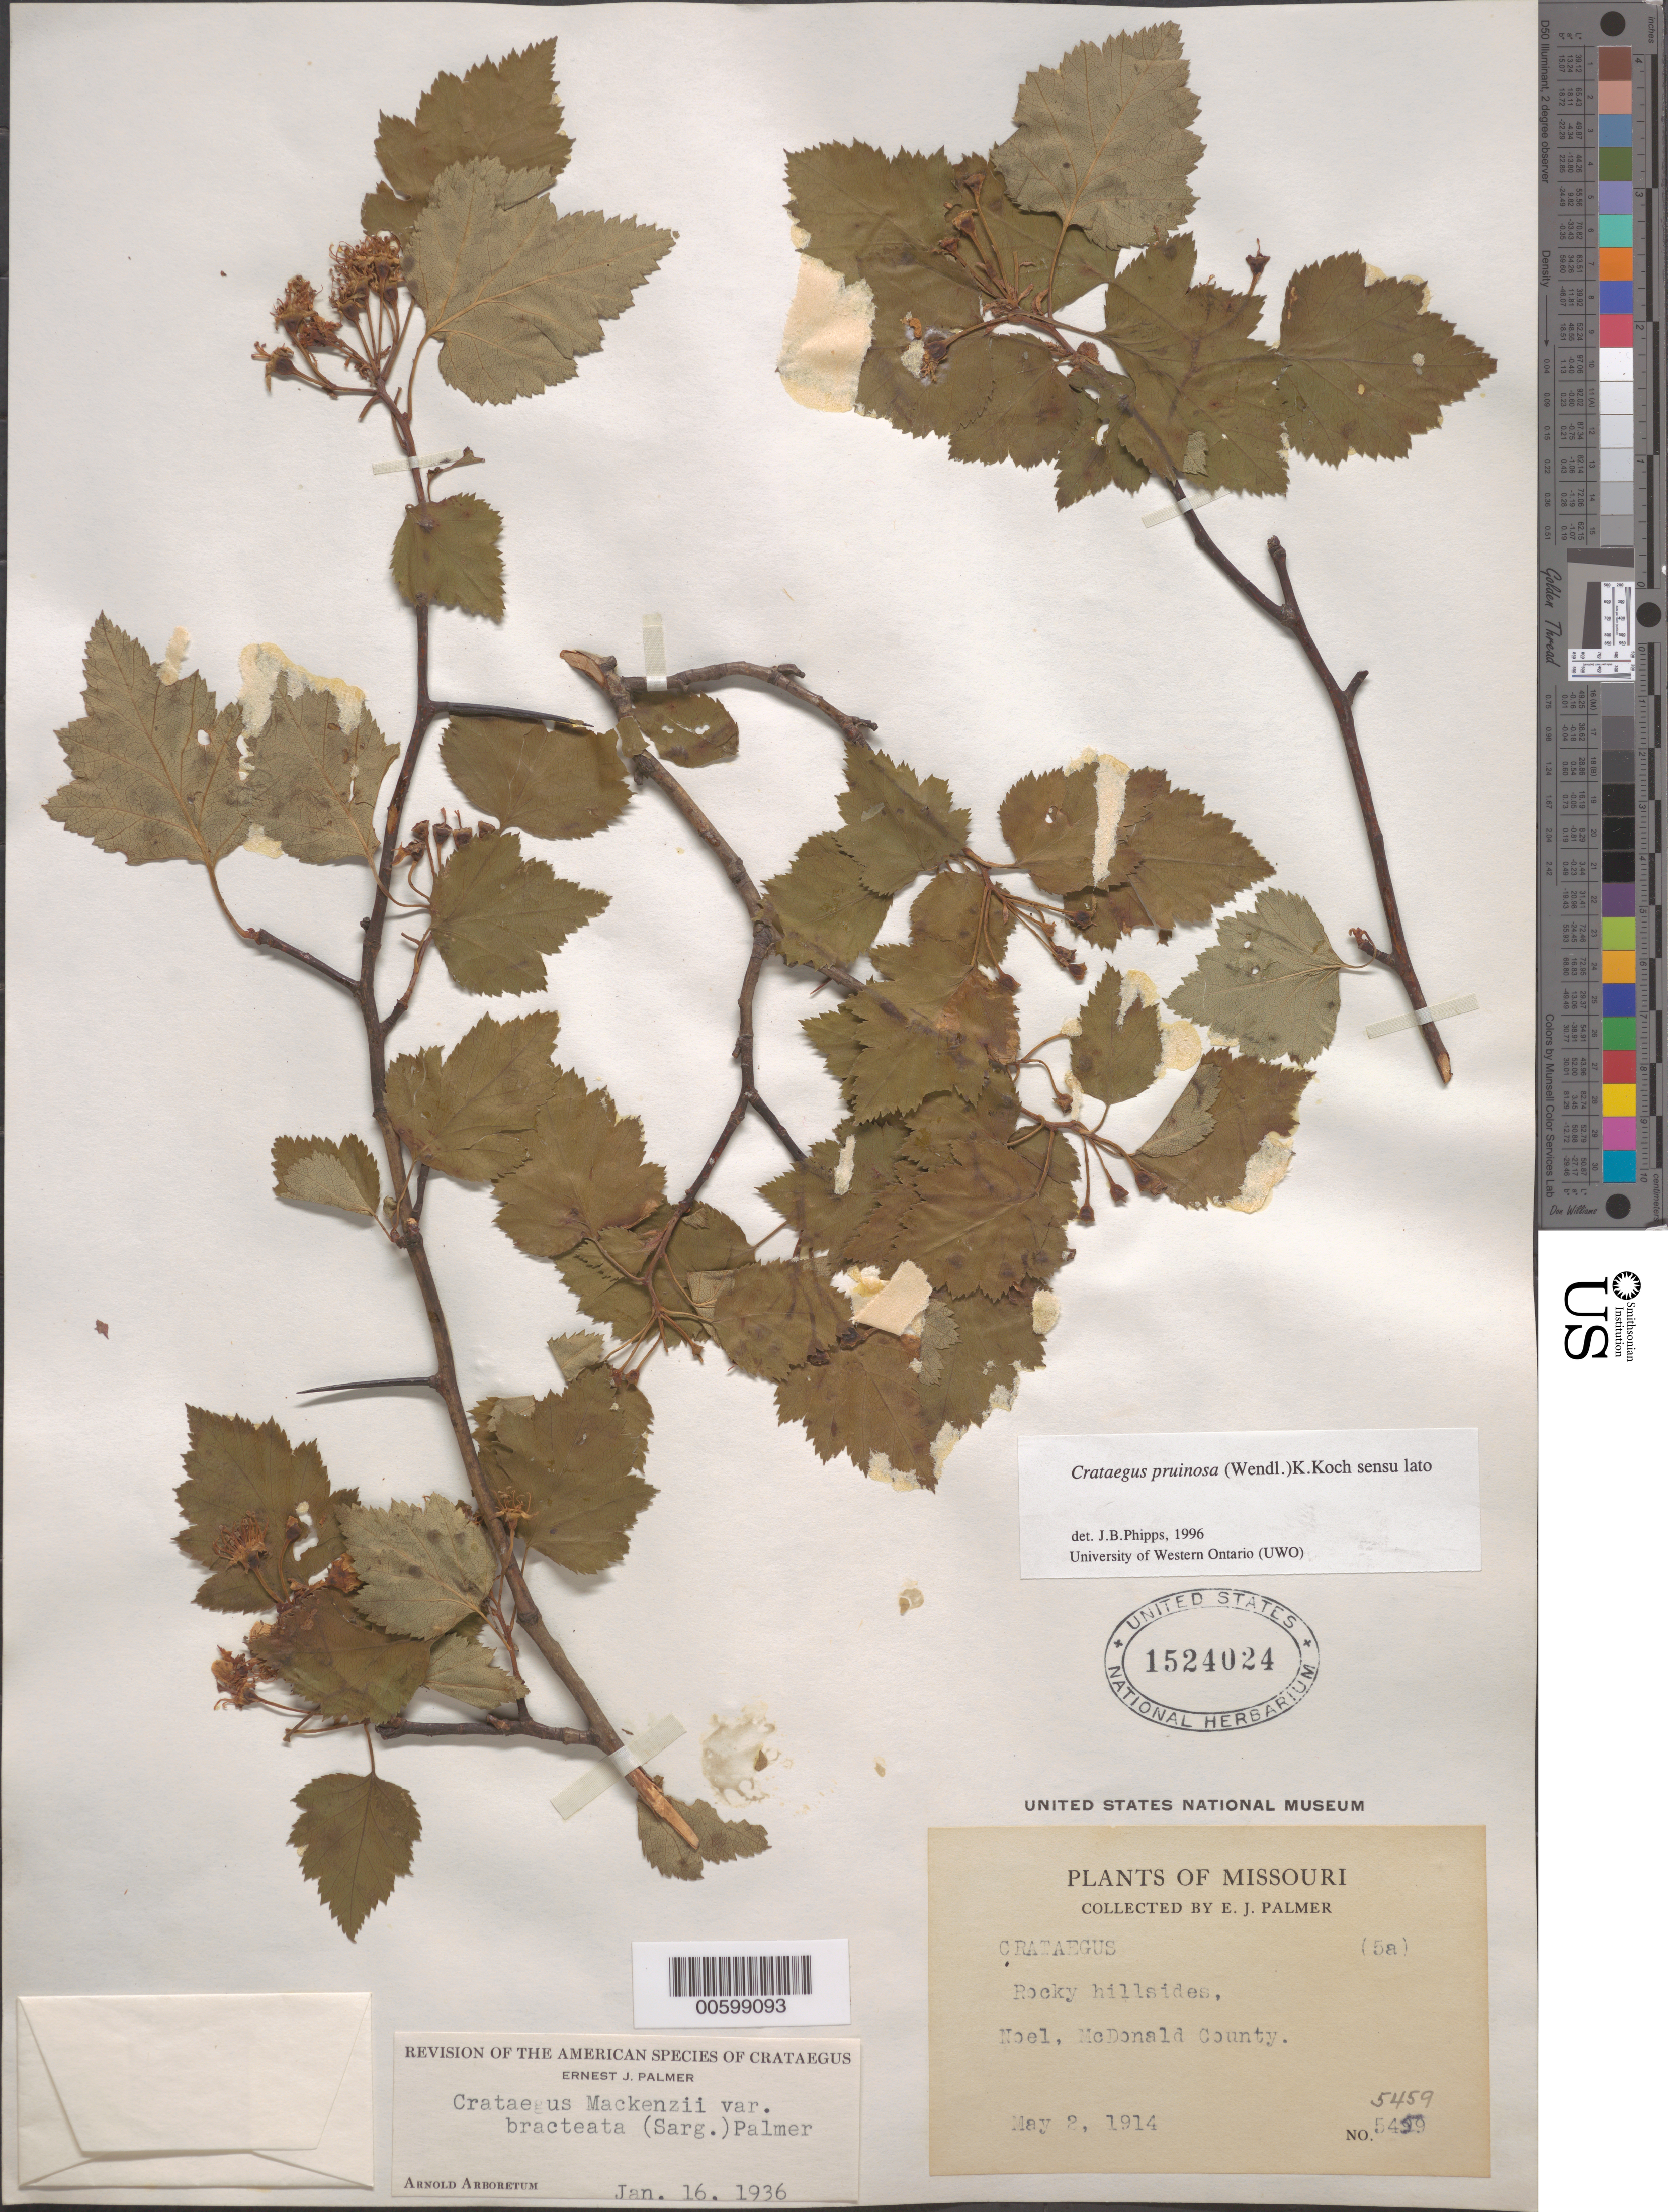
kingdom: Plantae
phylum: Tracheophyta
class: Magnoliopsida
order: Rosales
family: Rosaceae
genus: Crataegus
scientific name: Crataegus pruinosa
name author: (H.L. Wendl.) K. Koch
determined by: Phipps, James B., (UWO), University of Western Ontario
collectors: E. J. Palmer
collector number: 5459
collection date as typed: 02 May 1914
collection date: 1914-05-02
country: United States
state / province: Missouri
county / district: McDonald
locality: Noel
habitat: Rocky hillsides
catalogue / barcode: US 1524024